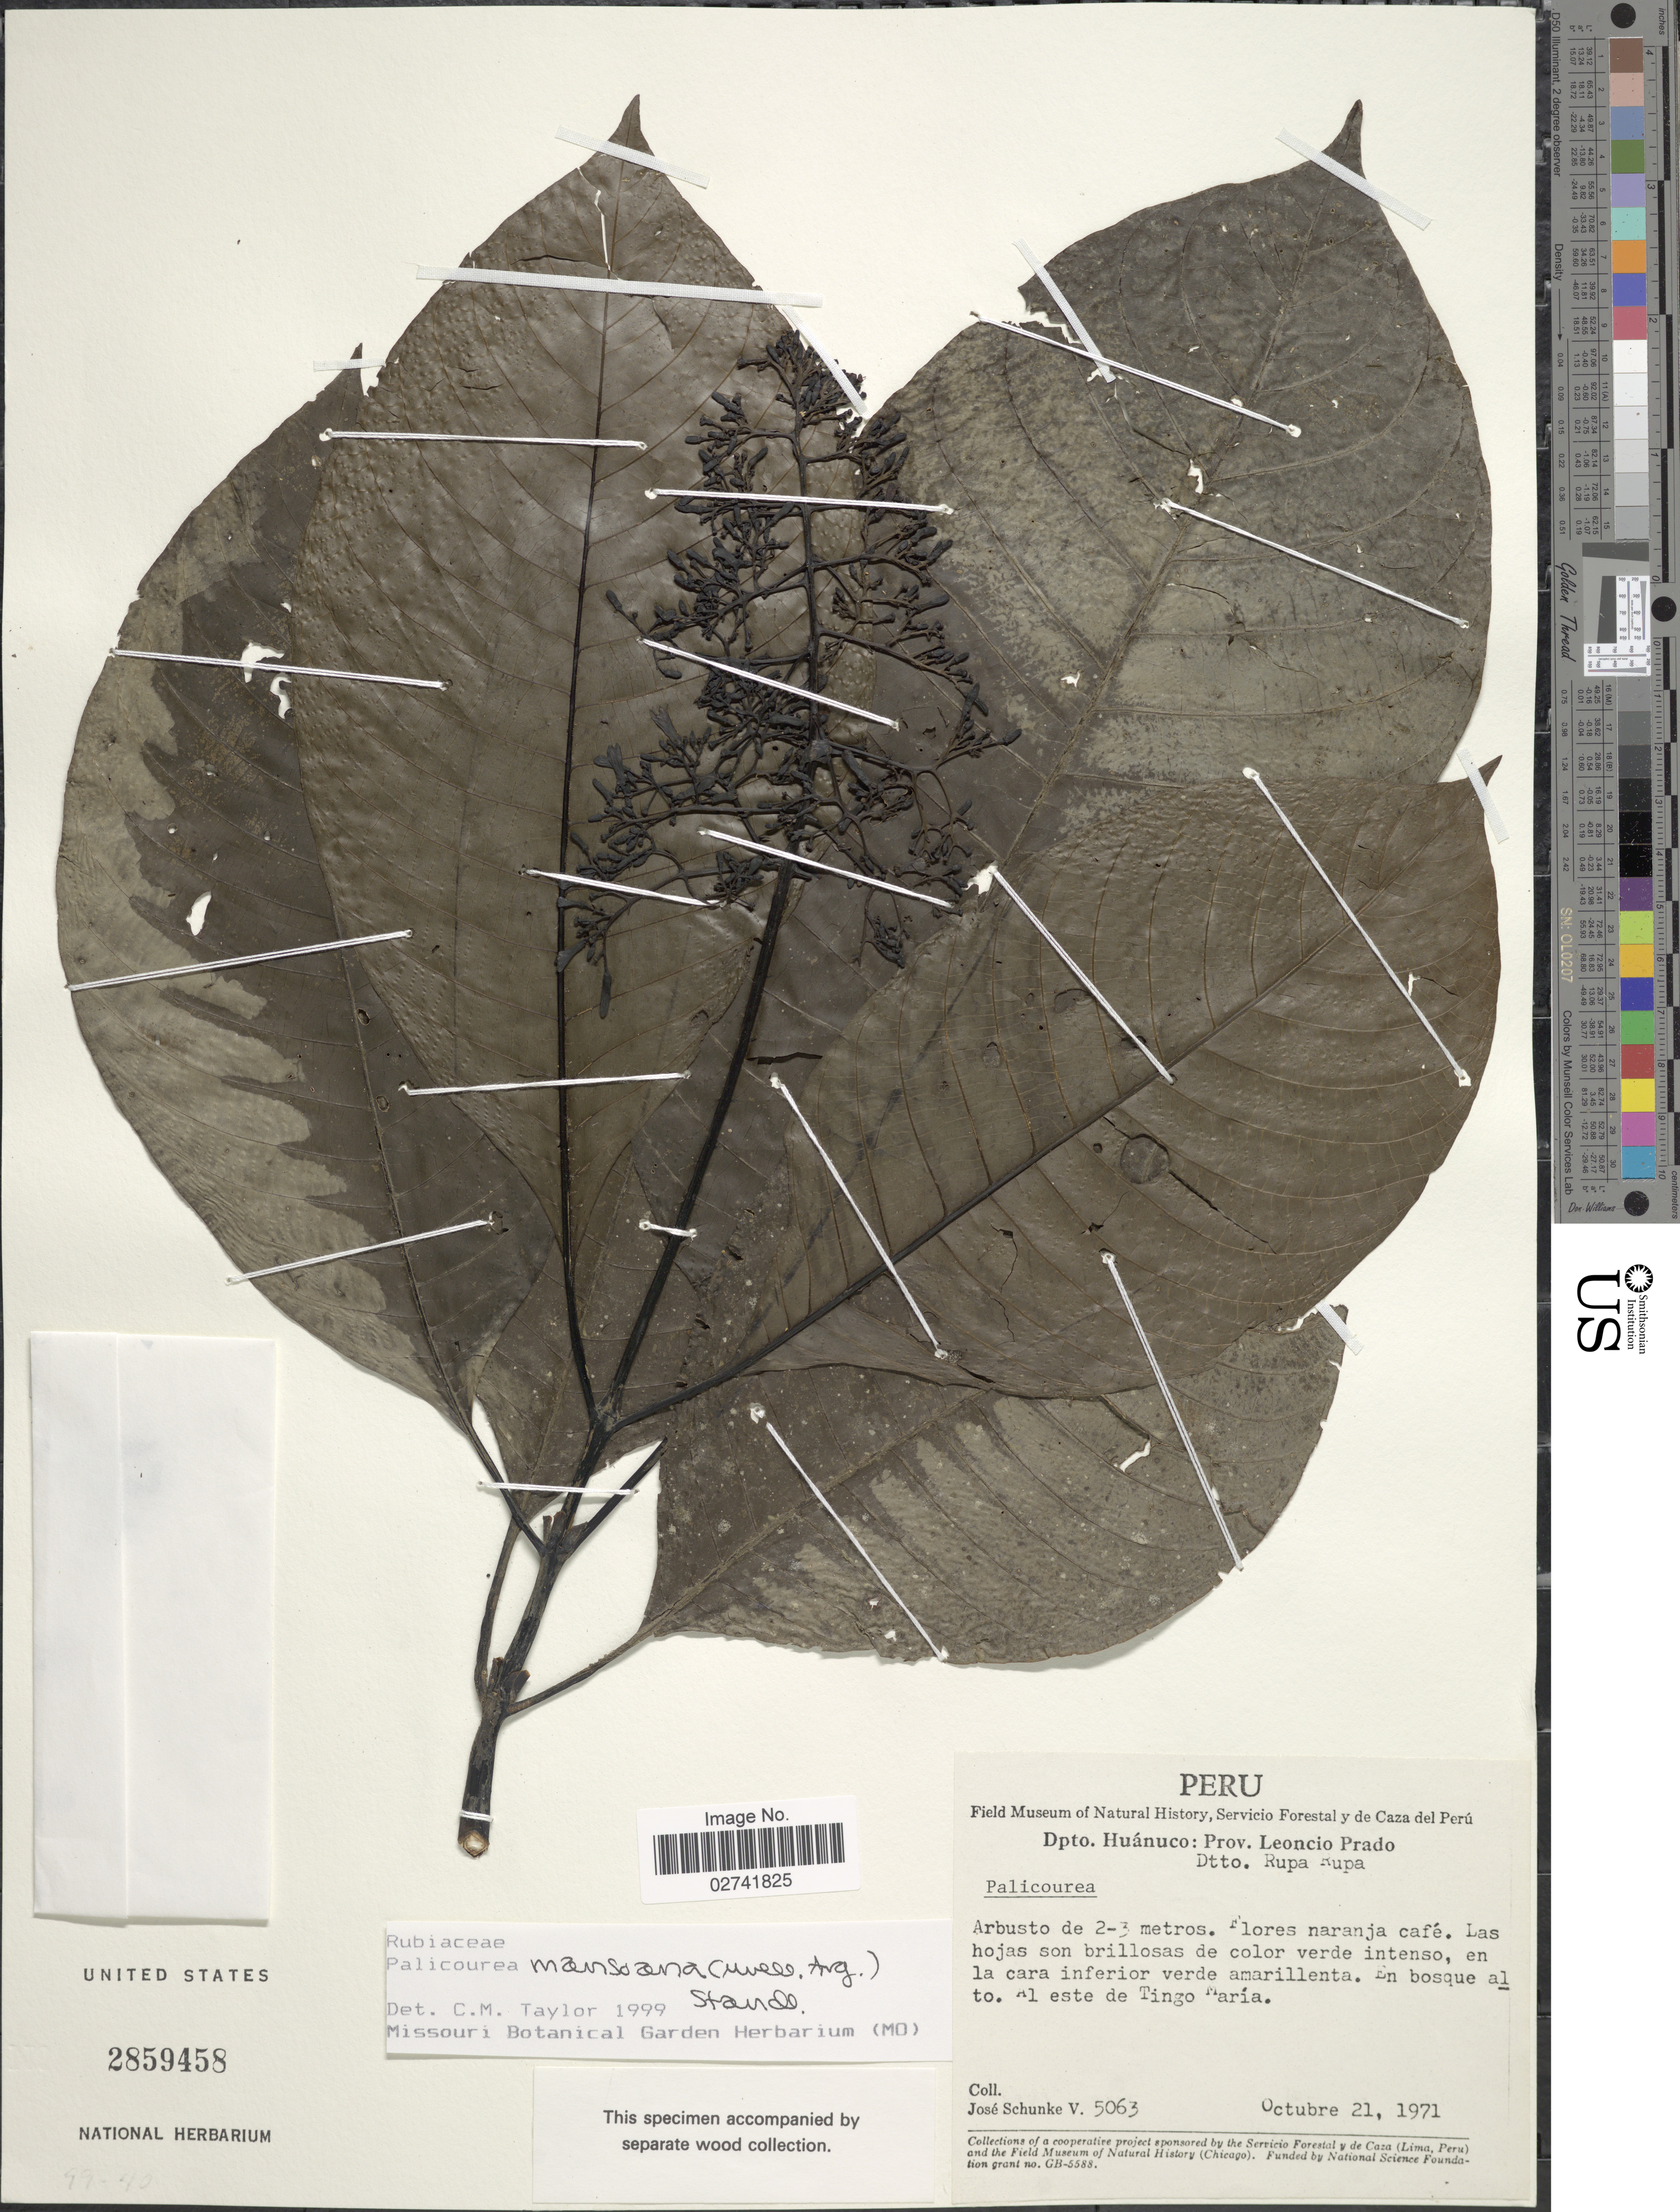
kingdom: Plantae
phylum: Tracheophyta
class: Magnoliopsida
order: Gentianales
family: Rubiaceae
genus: Palicourea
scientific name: Palicourea mansoana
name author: (Müll. Arg.) Standl.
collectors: J. Schunke Vigo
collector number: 5063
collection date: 1971-10-21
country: Peru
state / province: Huánuco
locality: Prov. Leonci Prado. Dtto. Rupa Rupa. En bosque alto. Al este de Tingo María.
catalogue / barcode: US 2859458